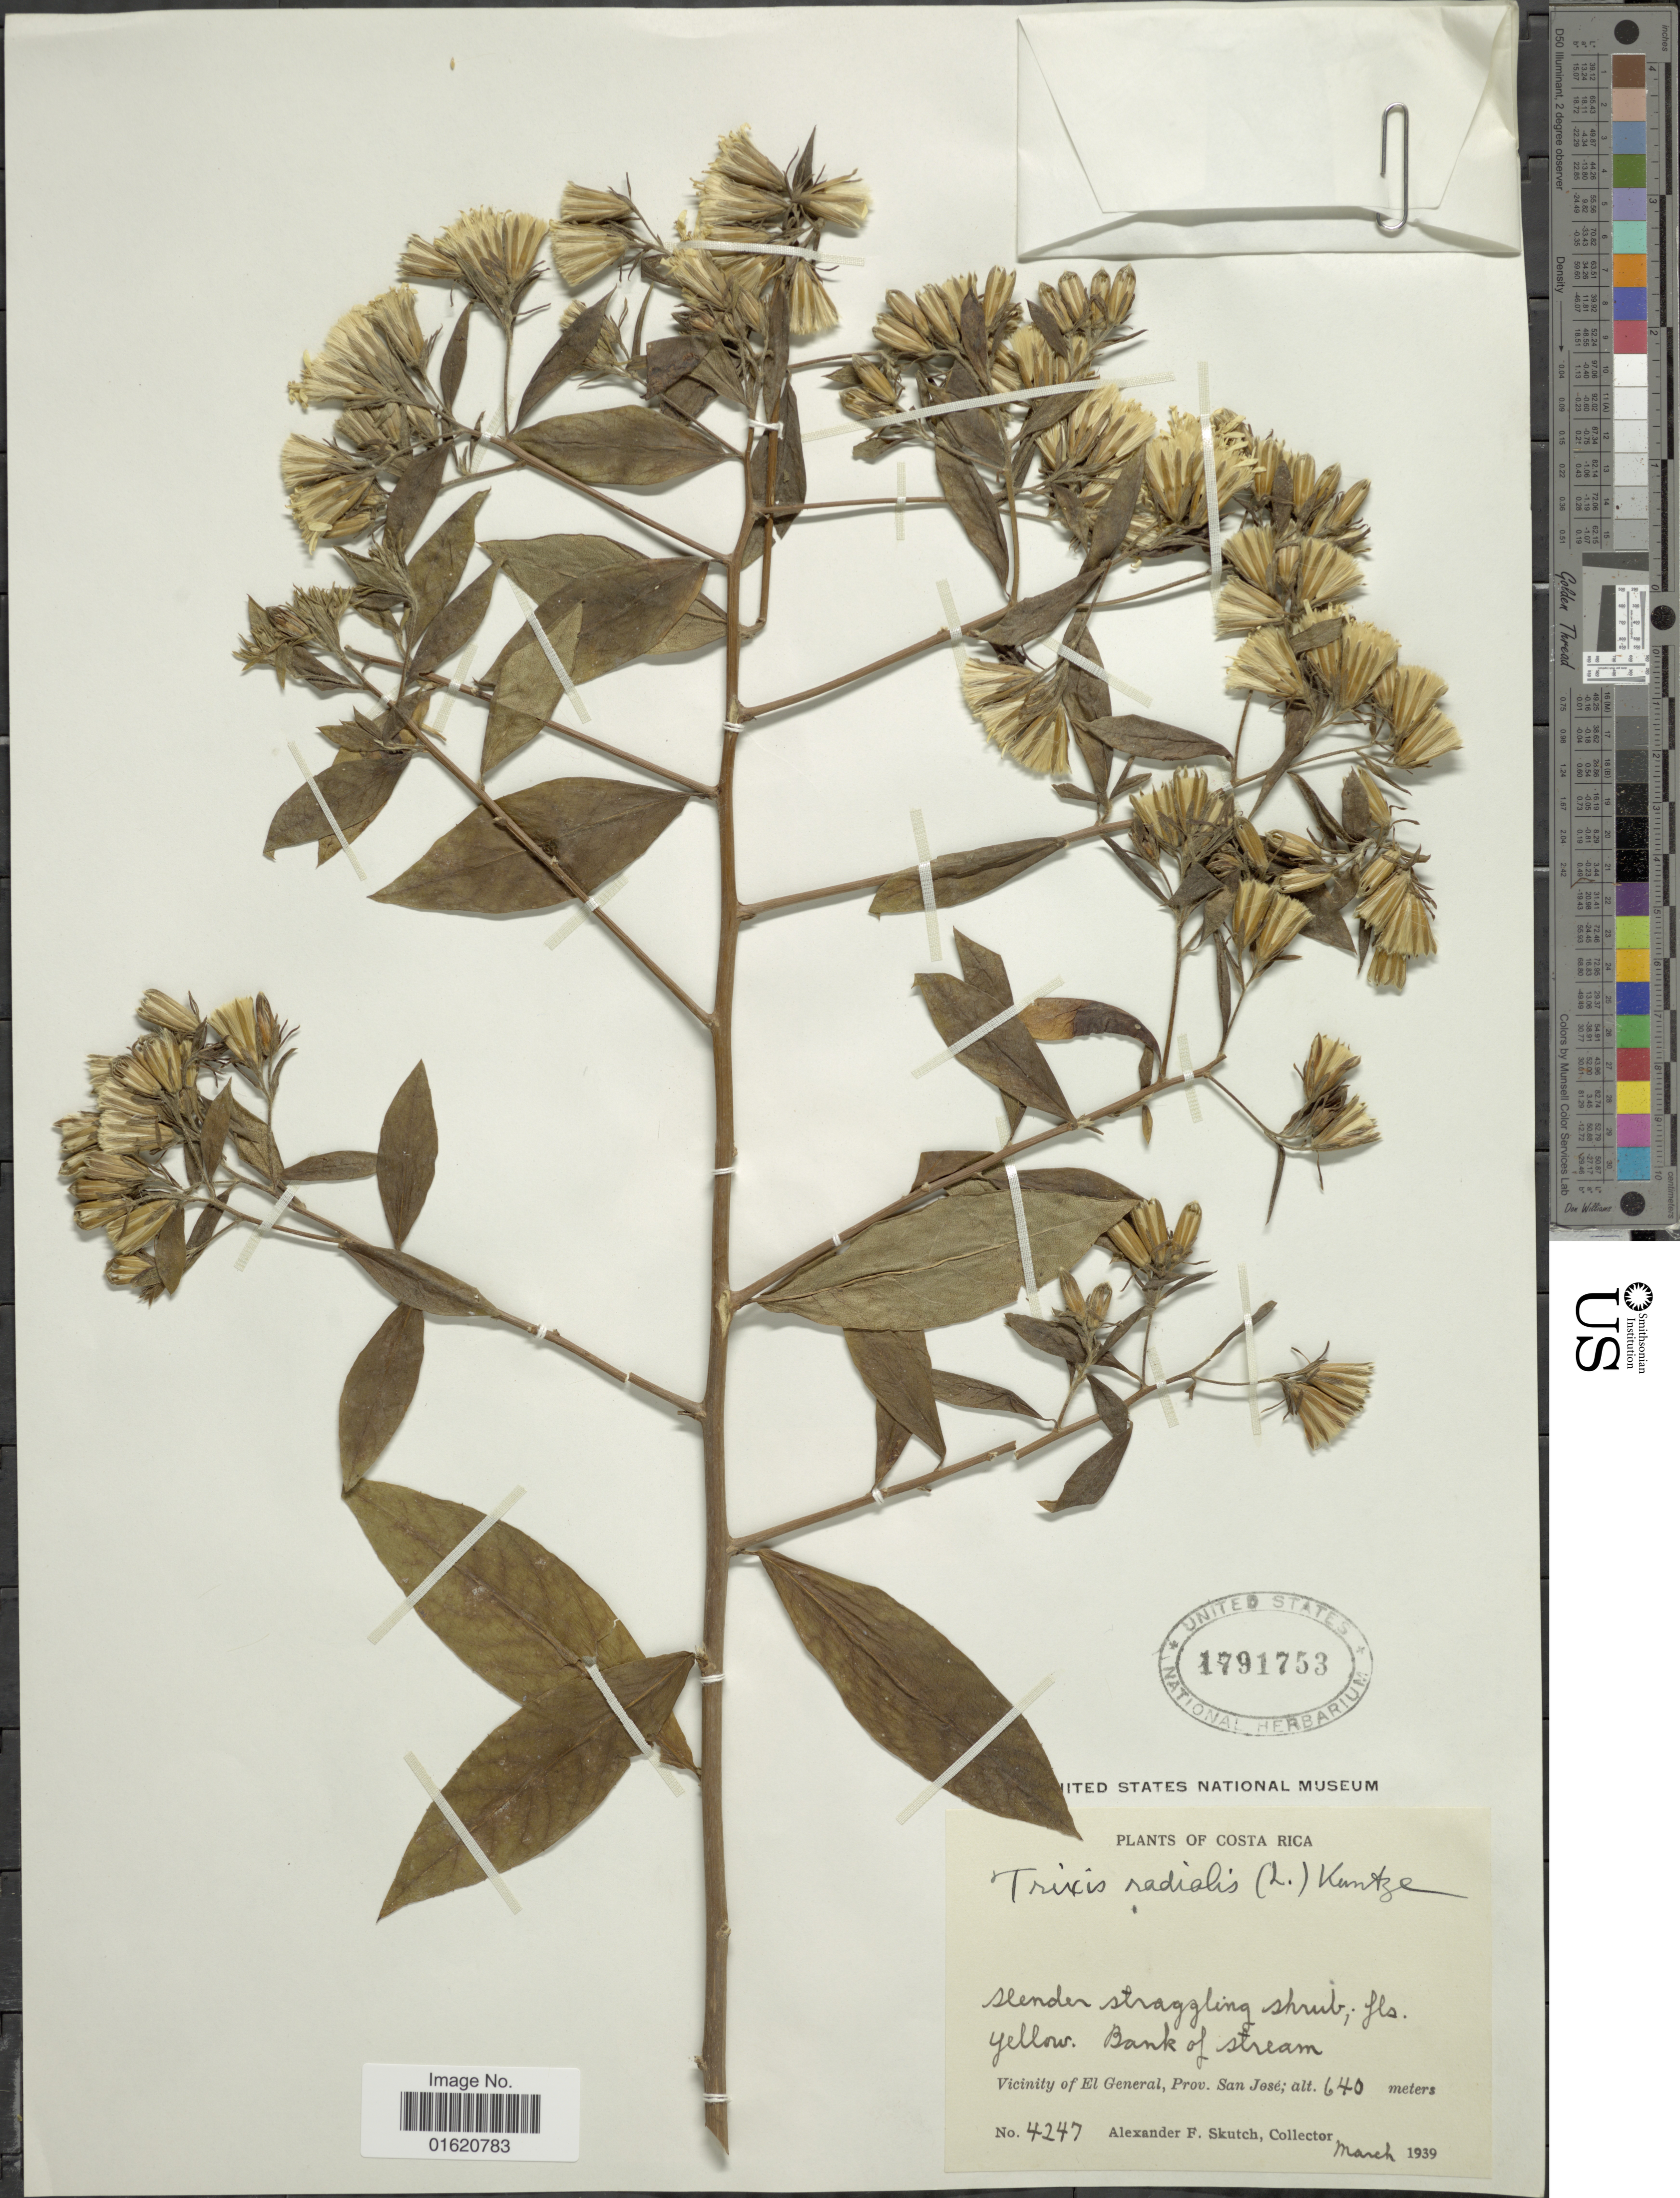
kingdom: Plantae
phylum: Tracheophyta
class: Magnoliopsida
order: Asterales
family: Asteraceae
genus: Trixis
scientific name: Trixis inula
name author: Crantz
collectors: A. F. Skutch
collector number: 4247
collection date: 1939-03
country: Costa Rica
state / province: San José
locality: Bank of stream, Vicinity of El General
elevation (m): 640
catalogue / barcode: US 1791753